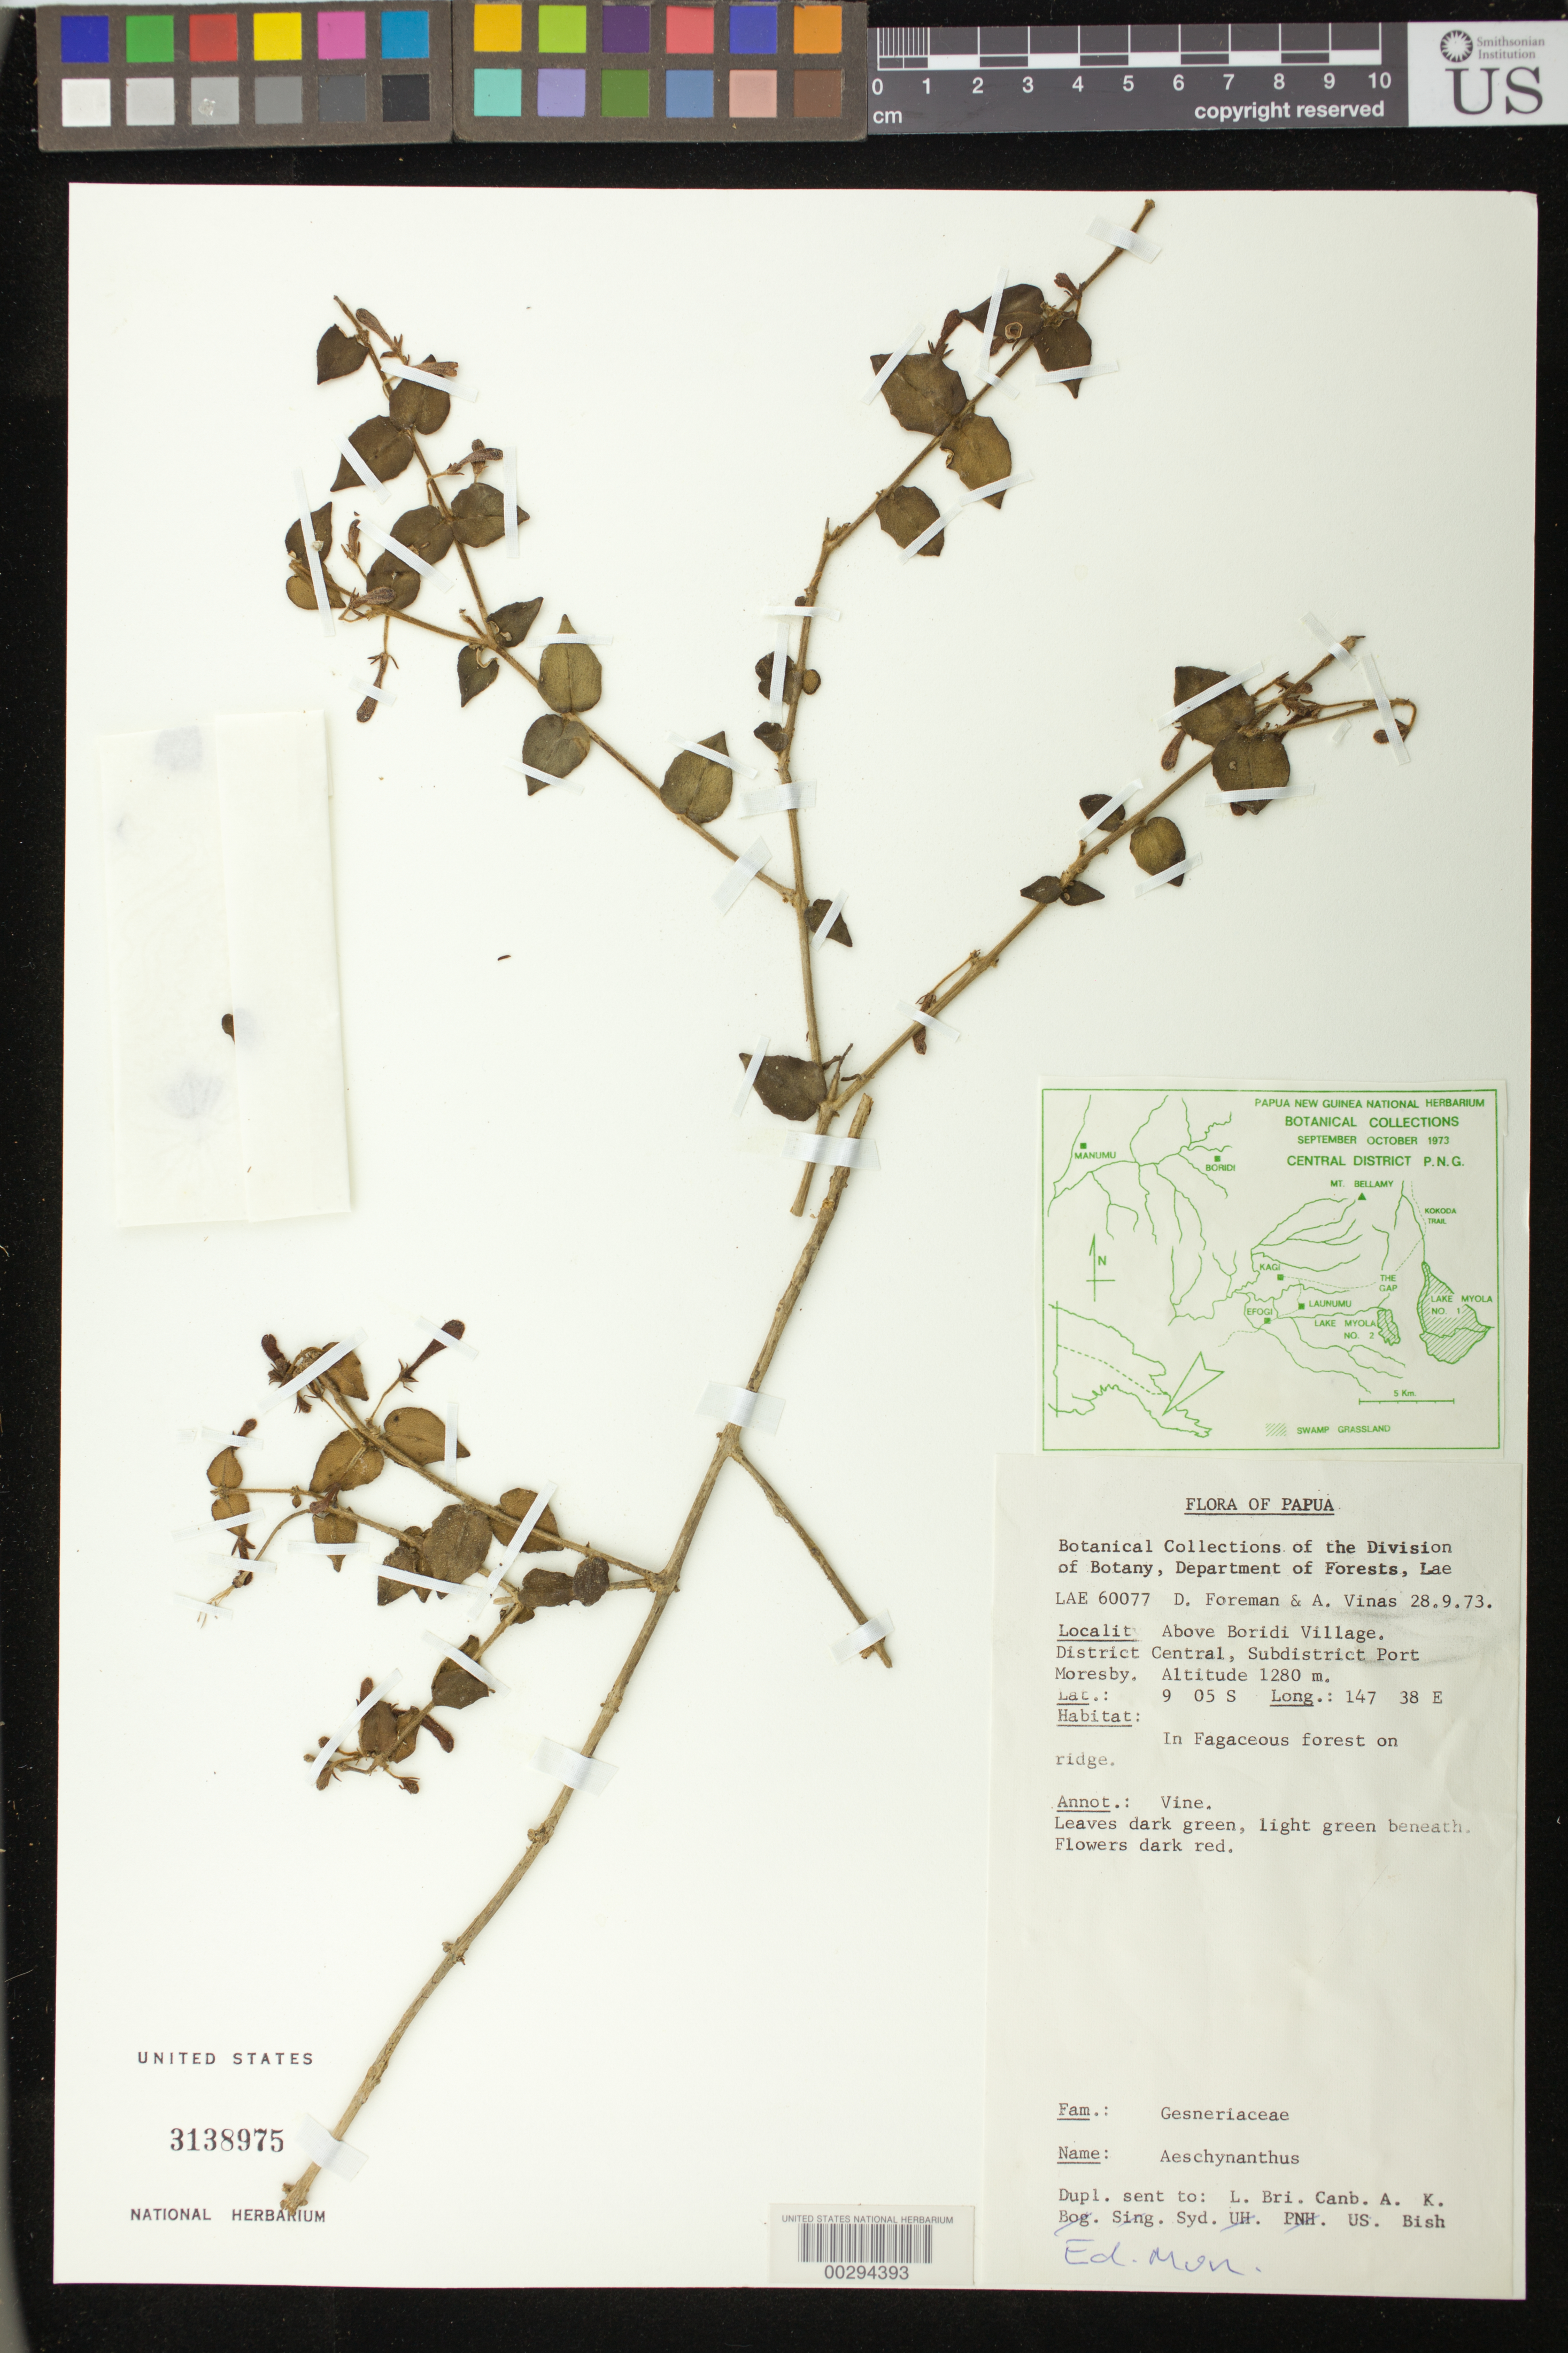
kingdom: Plantae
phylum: Tracheophyta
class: Magnoliopsida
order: Lamiales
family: Gesneriaceae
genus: Aeschynanthus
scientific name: Aeschynanthus sp.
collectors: D. Foreman & A. Vinas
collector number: LAE 60077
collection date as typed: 28 Sep 1973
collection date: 1973-09-28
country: Papua New Guinea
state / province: Central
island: New Guinea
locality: Near boridi village, dist central, subdist port moresby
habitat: In fagaceous forest on ridge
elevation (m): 1280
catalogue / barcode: US 3138975